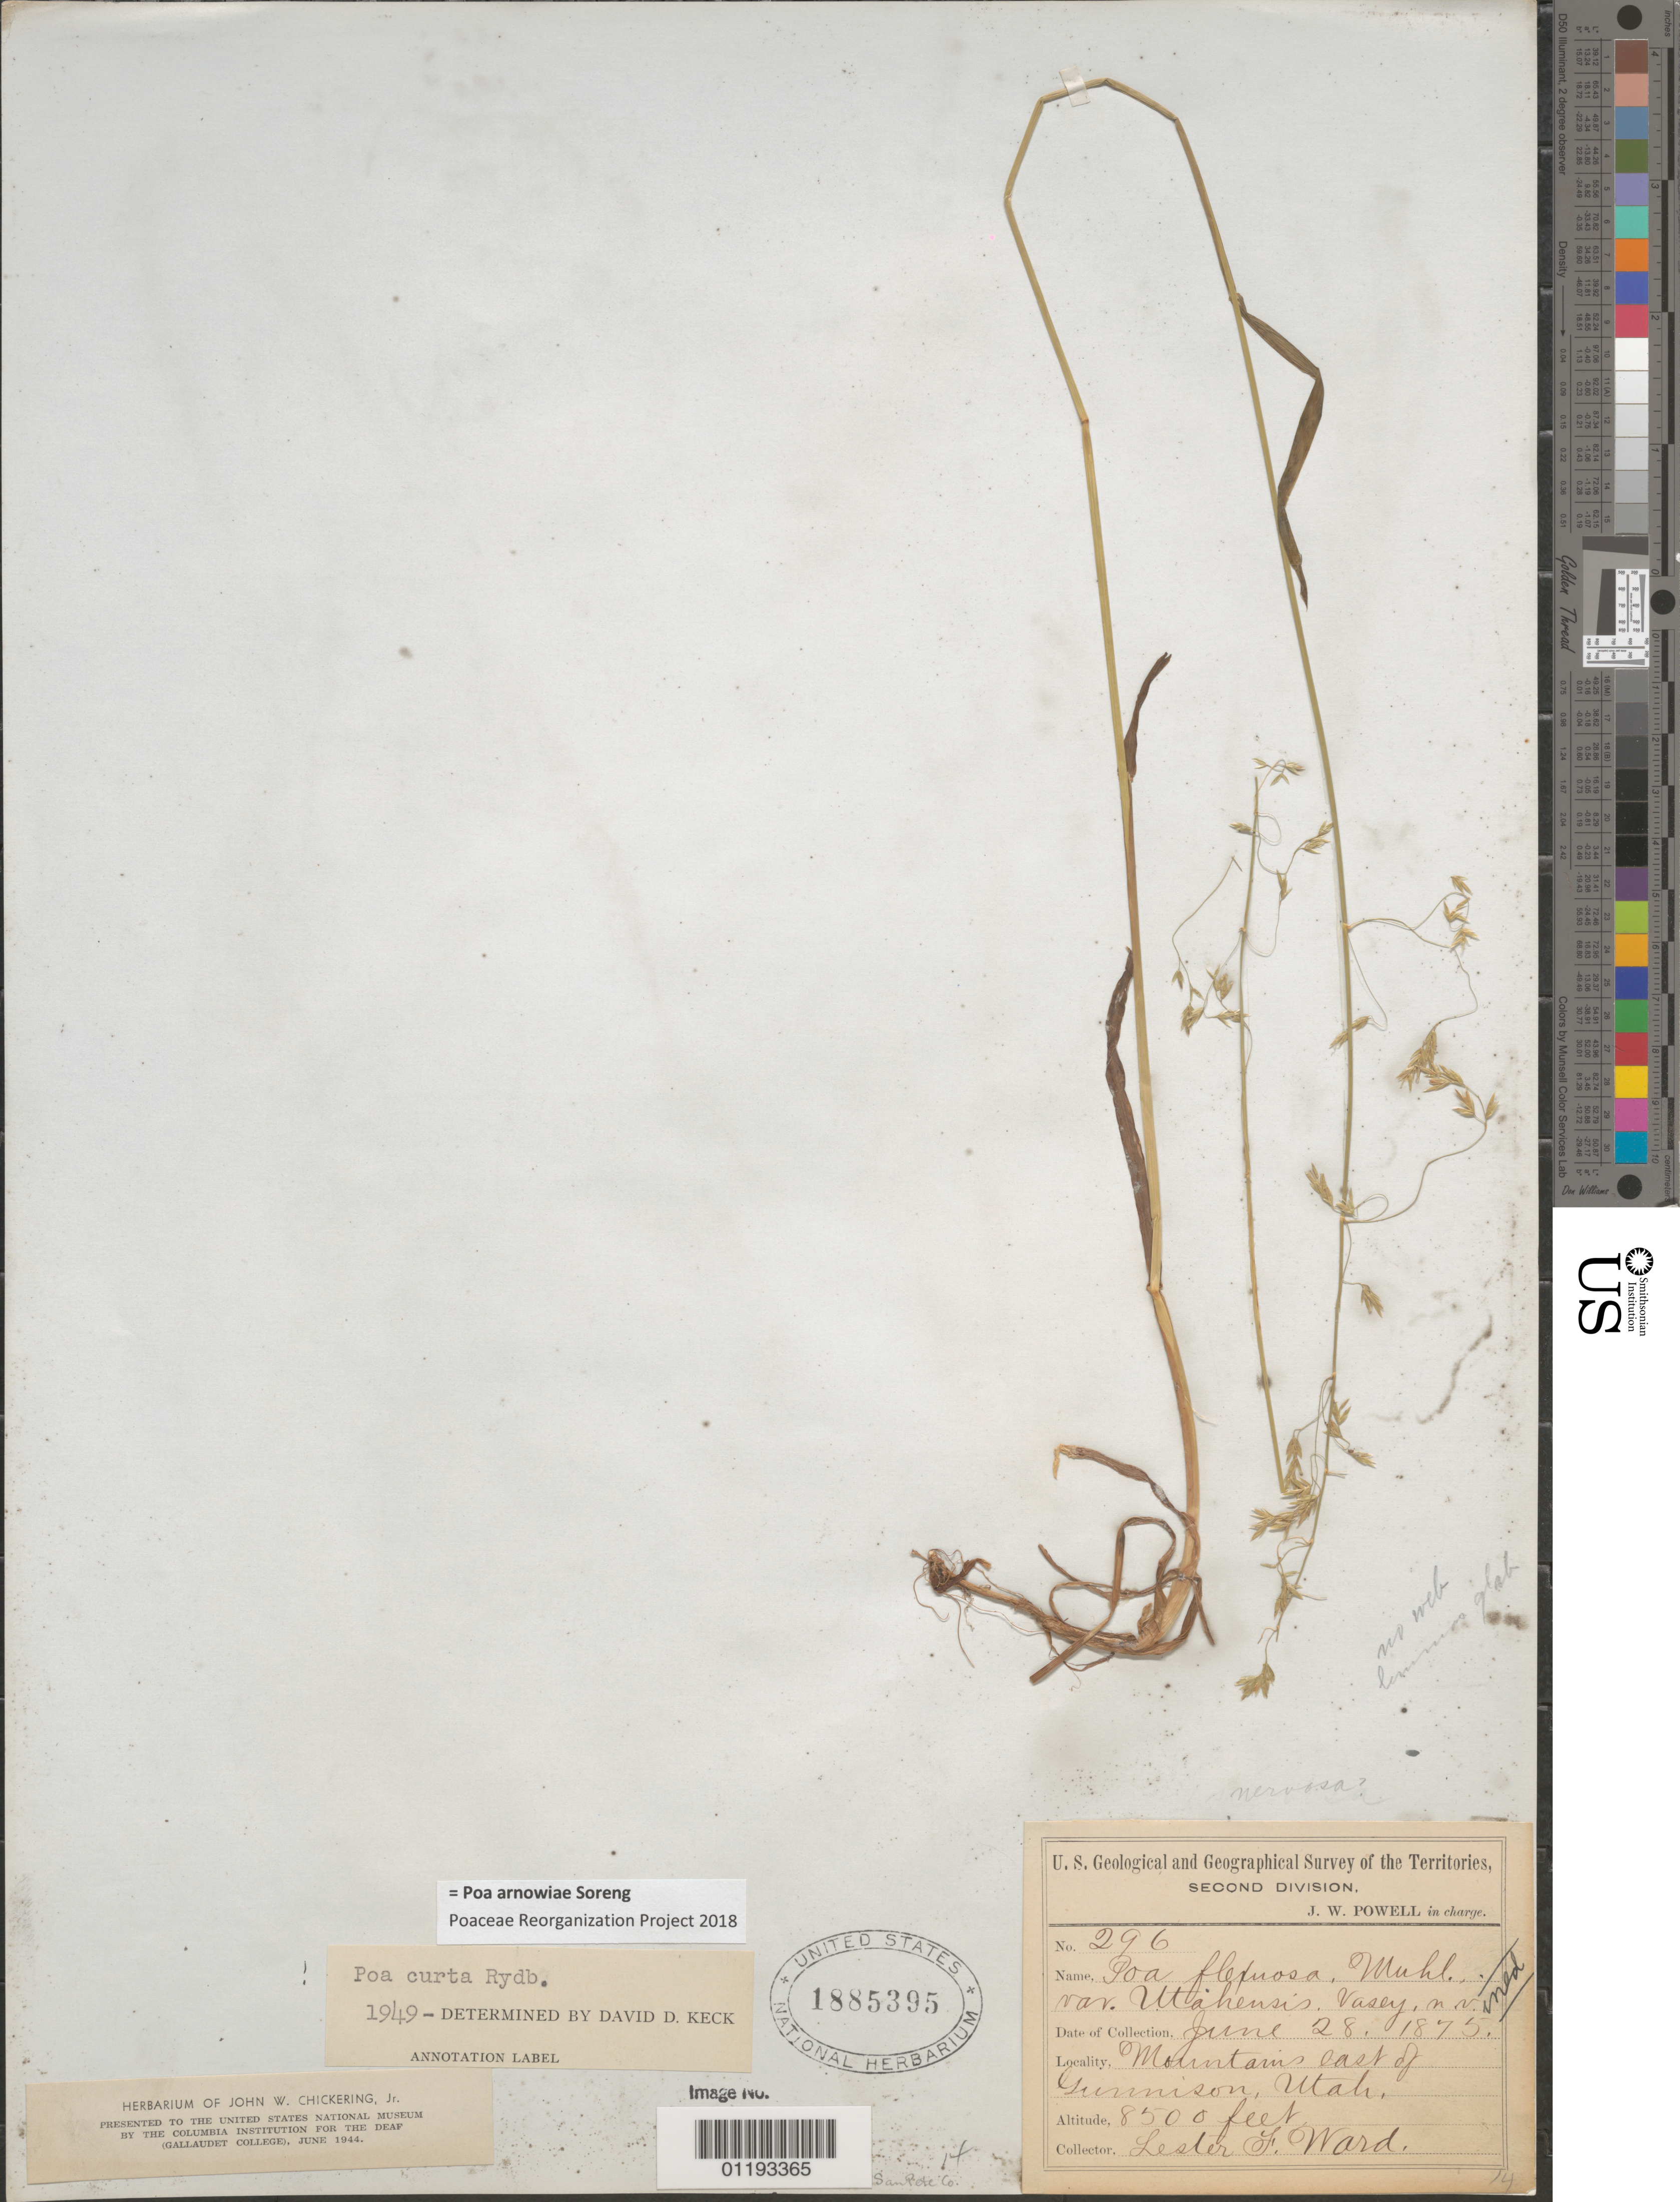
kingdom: Plantae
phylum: Tracheophyta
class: Liliopsida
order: Poales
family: Poaceae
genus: Poa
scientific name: Poa arnowiae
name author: Soreng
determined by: Poaceae Reorganization Project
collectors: L. F. Ward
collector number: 296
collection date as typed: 28 Jun 1875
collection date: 1875-06-28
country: United States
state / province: Utah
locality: Mountains east of Gunnison.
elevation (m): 2591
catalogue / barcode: US 1885395